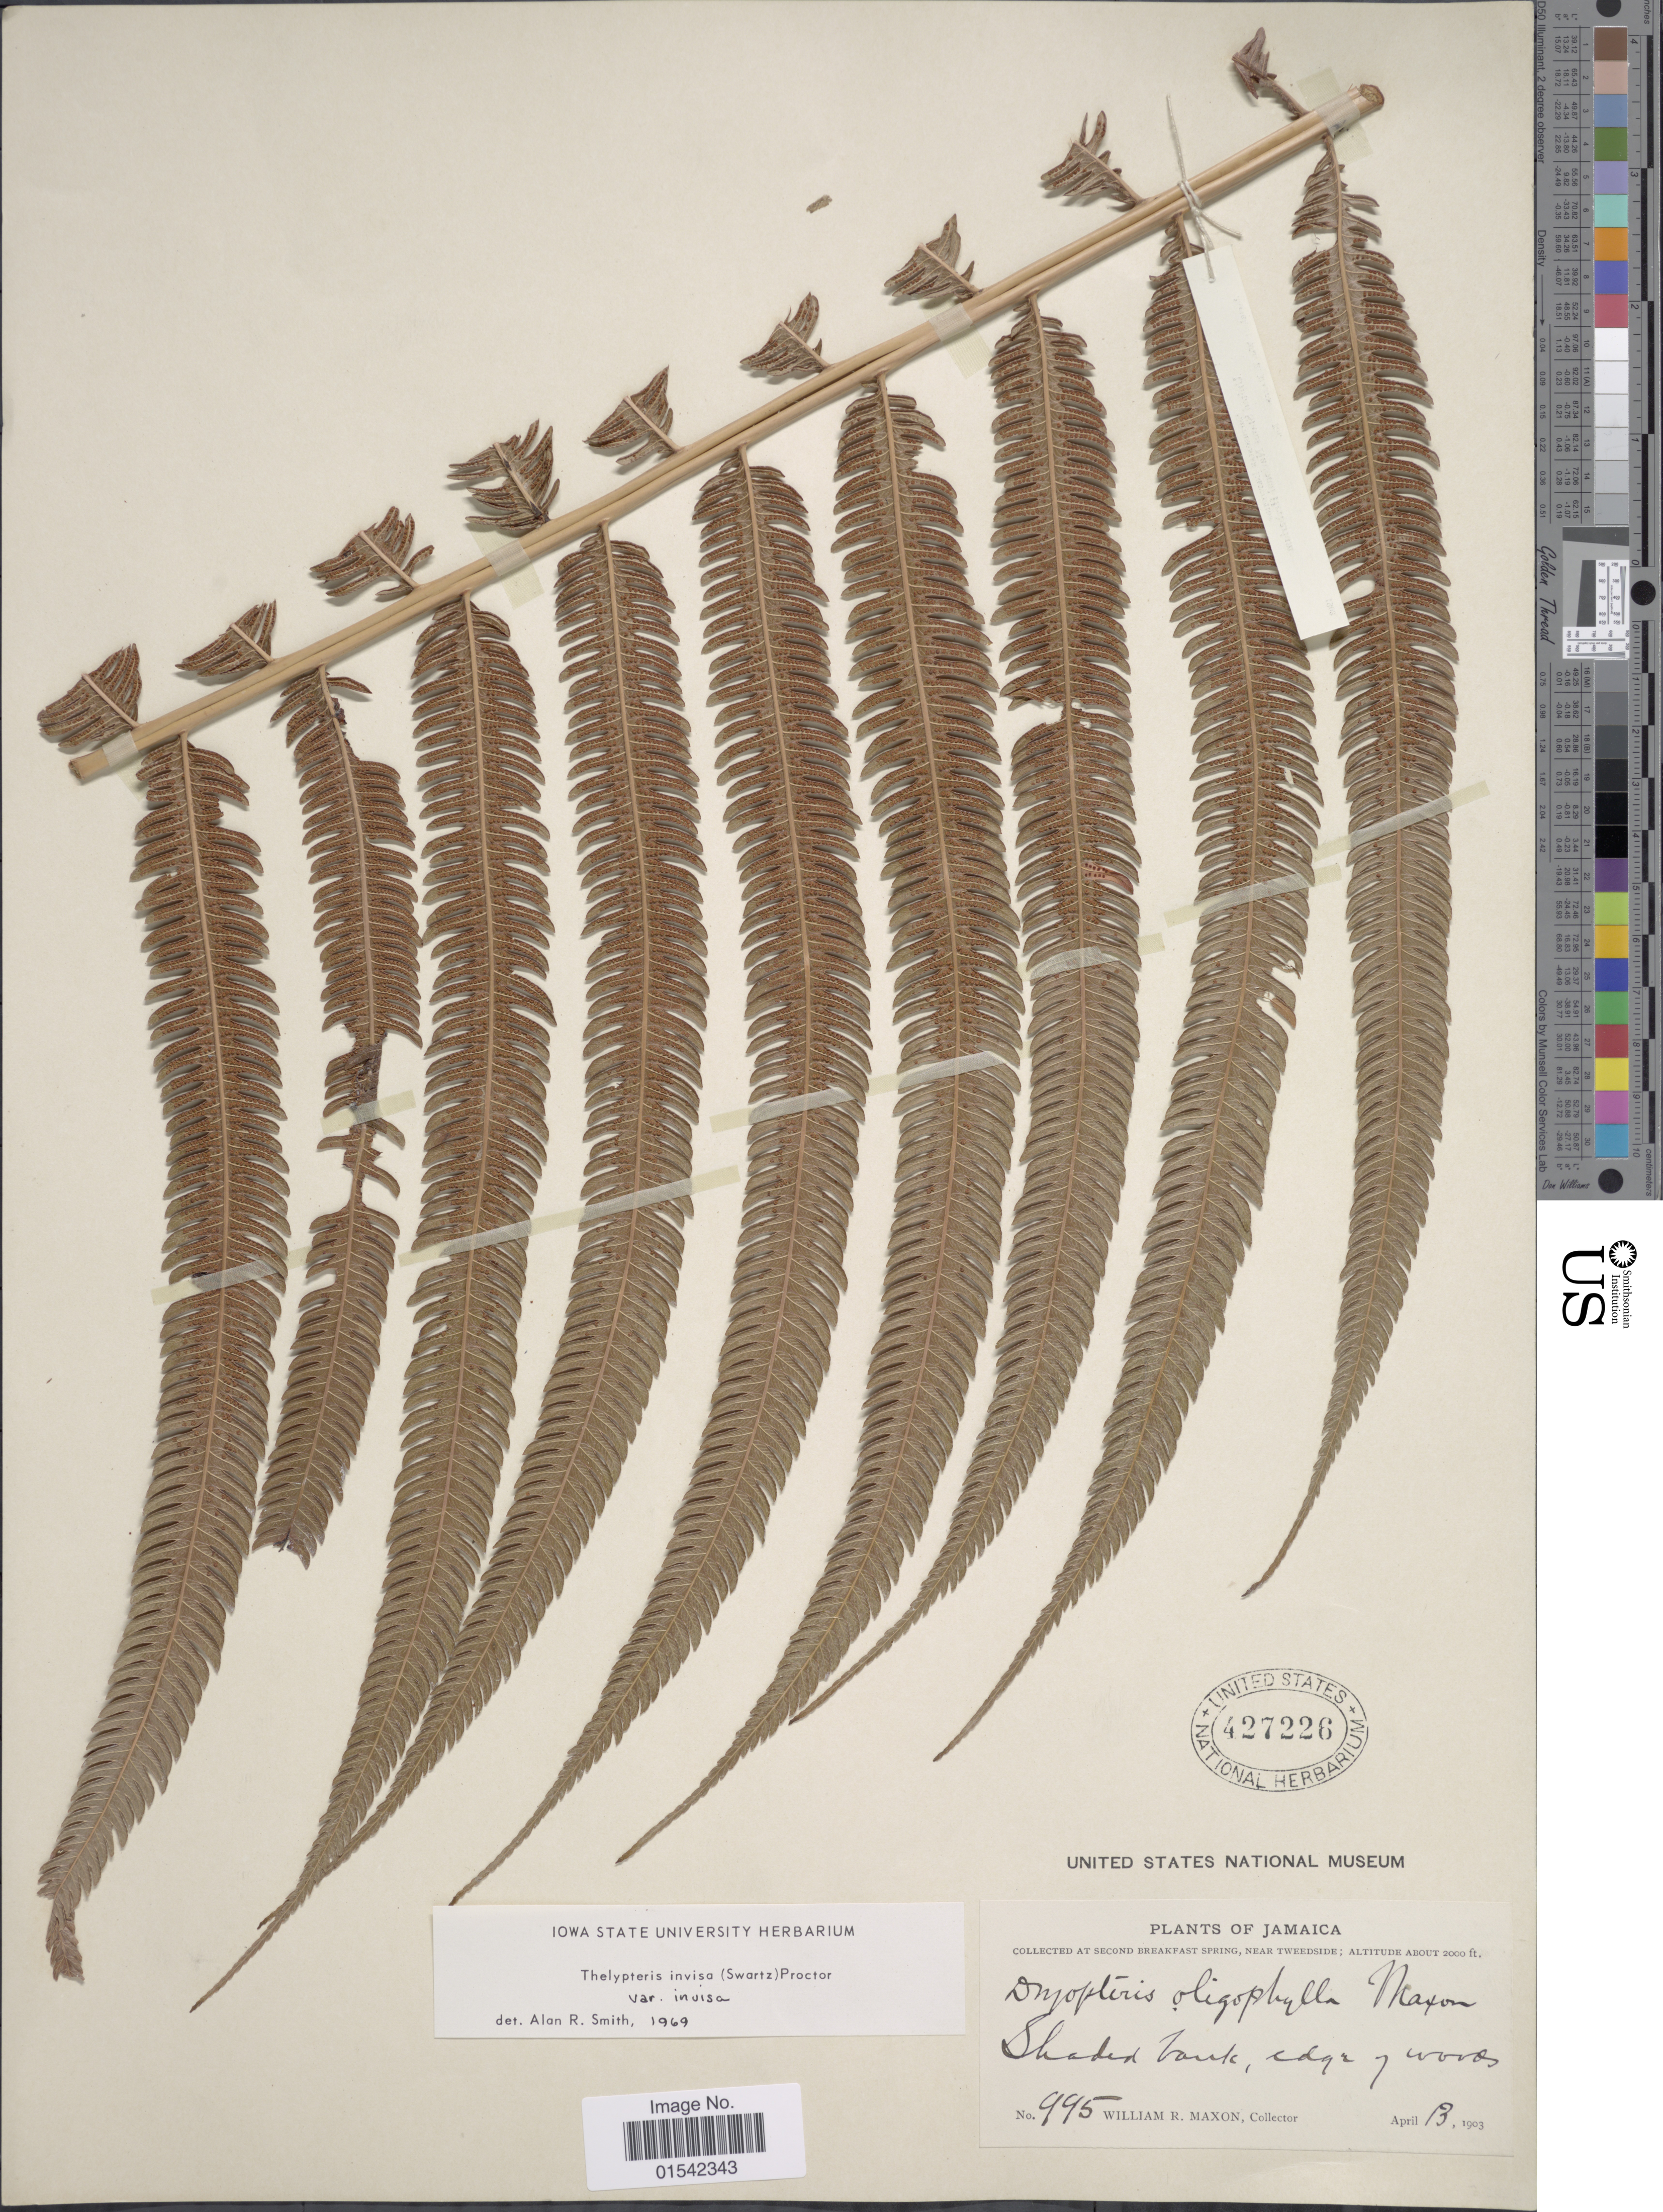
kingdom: Plantae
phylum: Tracheophyta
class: Polypodiopsida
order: Polypodiales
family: Thelypteridaceae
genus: Cyclosorus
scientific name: Cyclosorus grandis (A.R. Sm.) comb. nov., ined 2015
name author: (A.R. Sm.)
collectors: W. R. Maxon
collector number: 995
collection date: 1903-04-13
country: Jamaica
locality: At second breakfast spring, near tweeside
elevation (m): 610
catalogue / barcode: US 427226